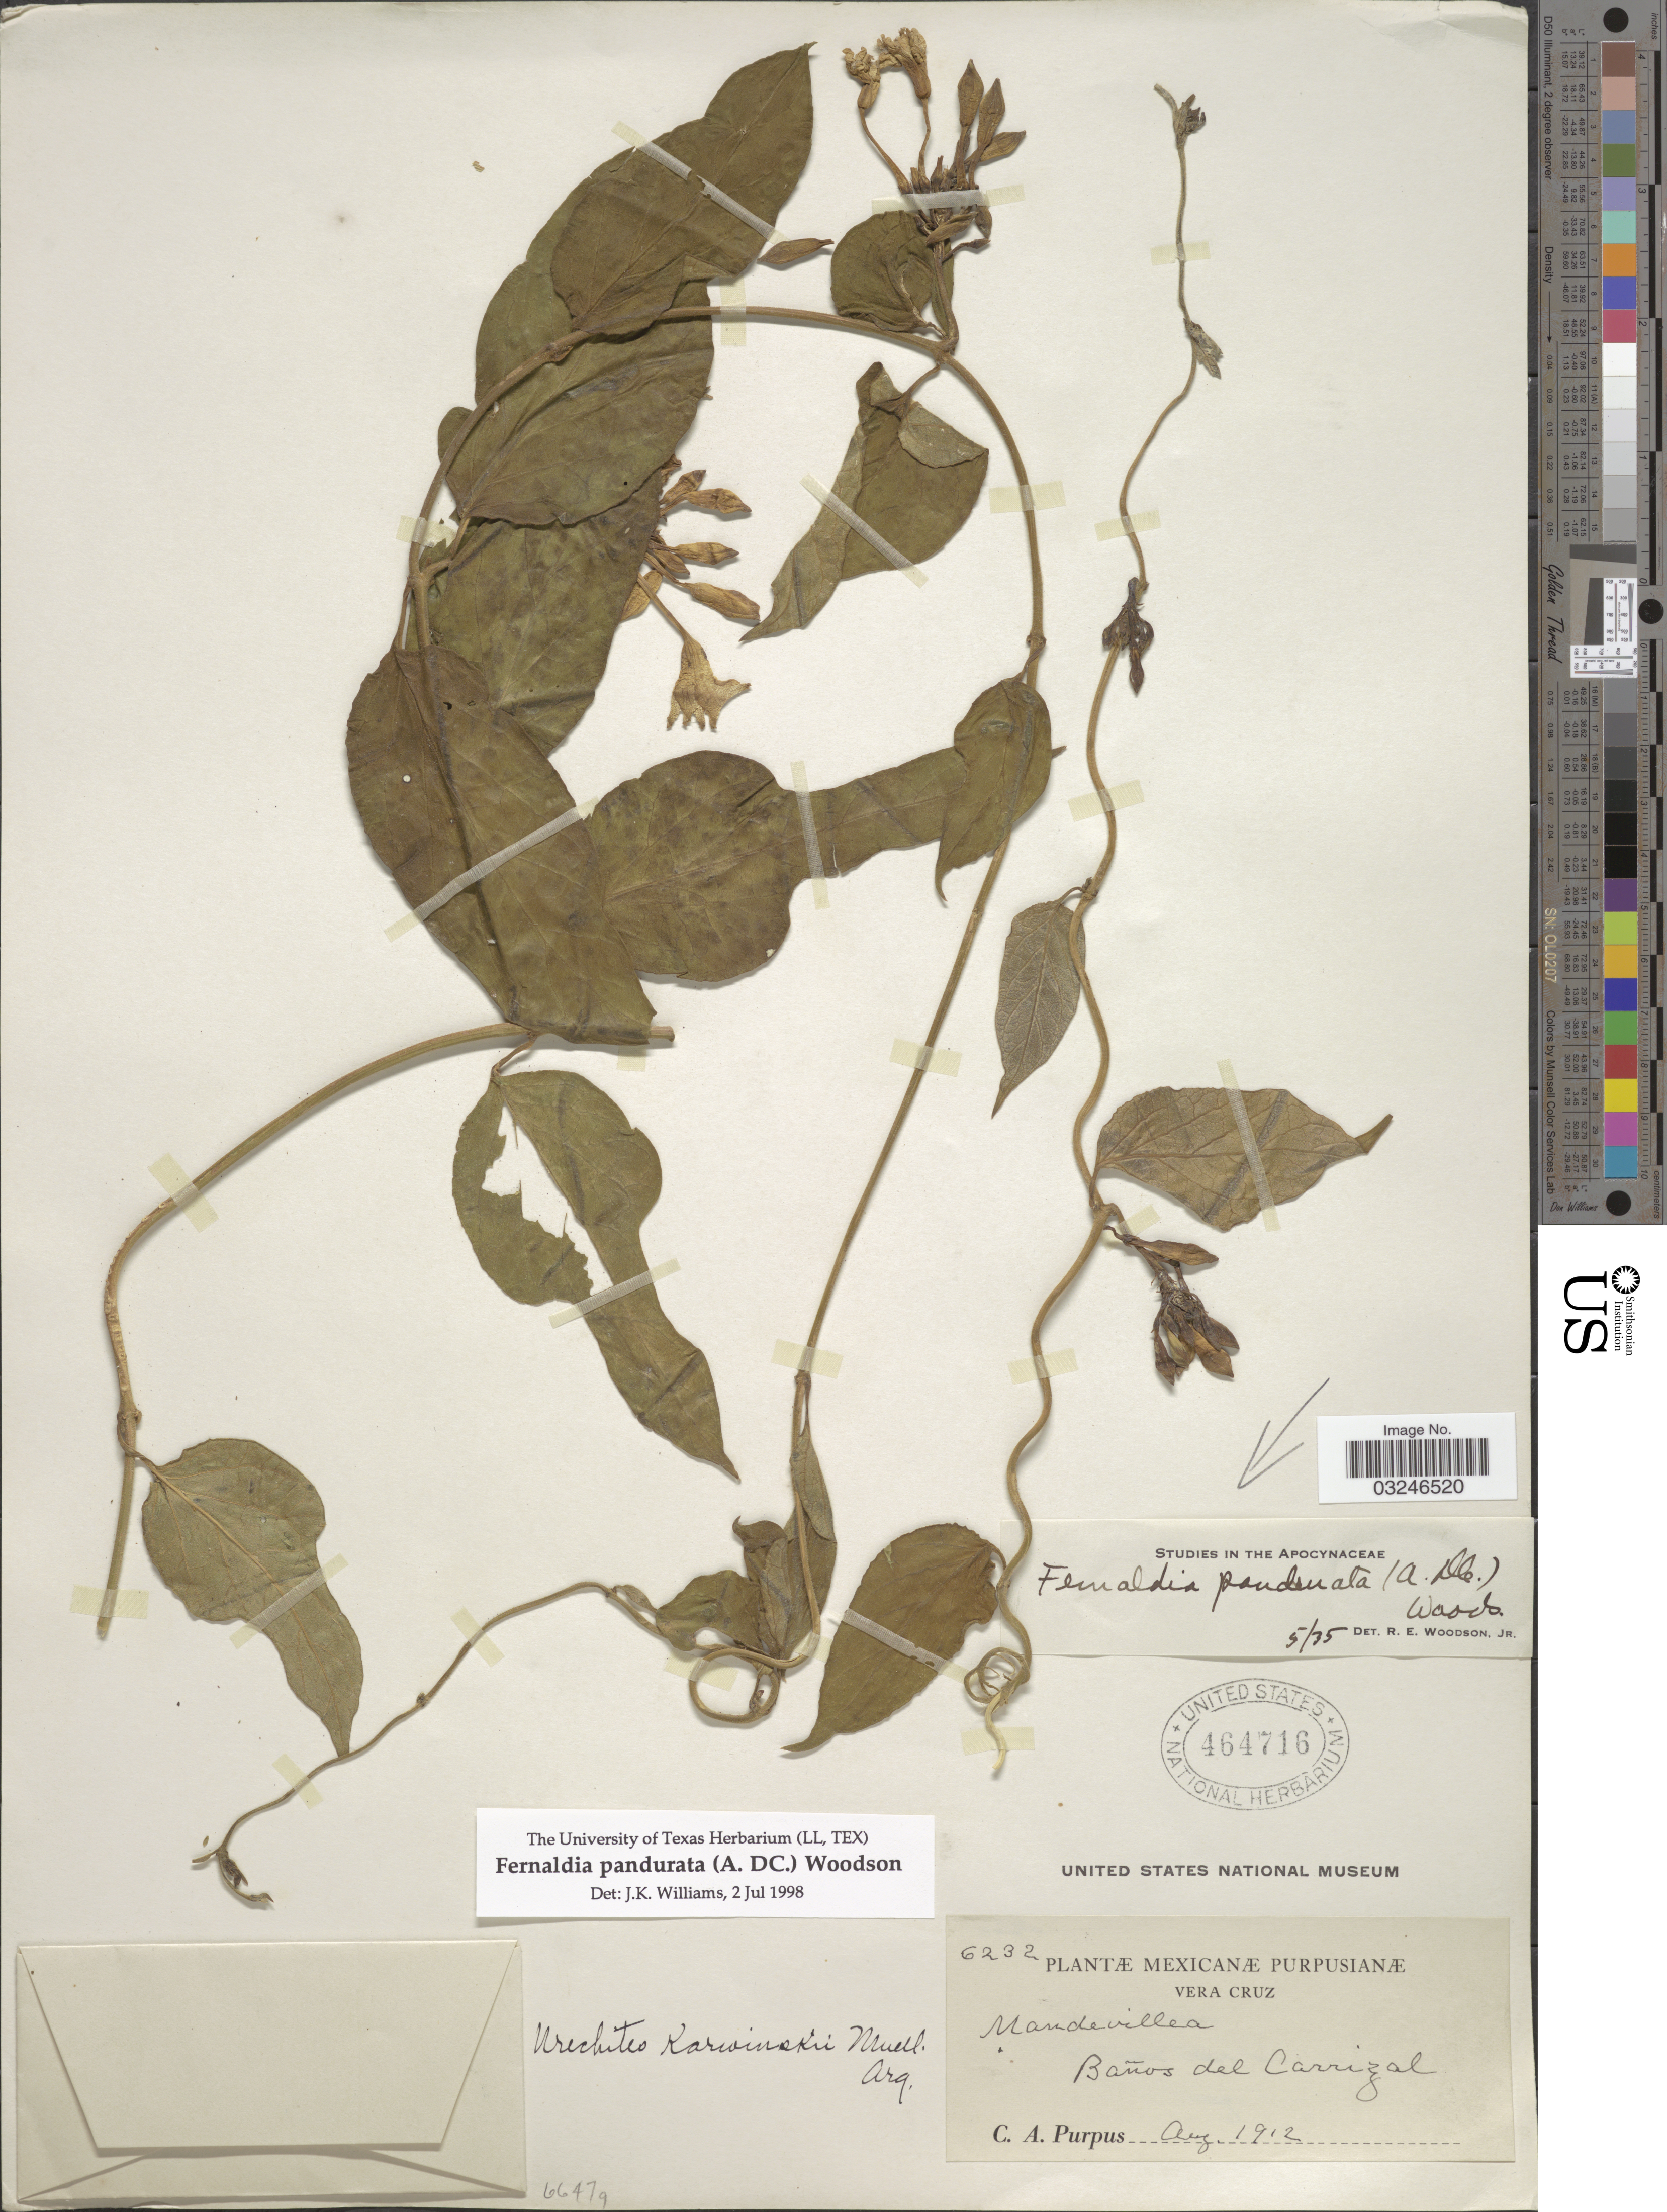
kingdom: Plantae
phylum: Tracheophyta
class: Magnoliopsida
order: Gentianales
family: Apocynaceae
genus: Fernaldia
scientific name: Fernaldia pandurata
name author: (A. DC.) Woodson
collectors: C. A. Purpus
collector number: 6232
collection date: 1912-08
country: Mexico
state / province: Veracruz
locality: Vera Cruz. Baños del Carrizal.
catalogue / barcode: US 464716